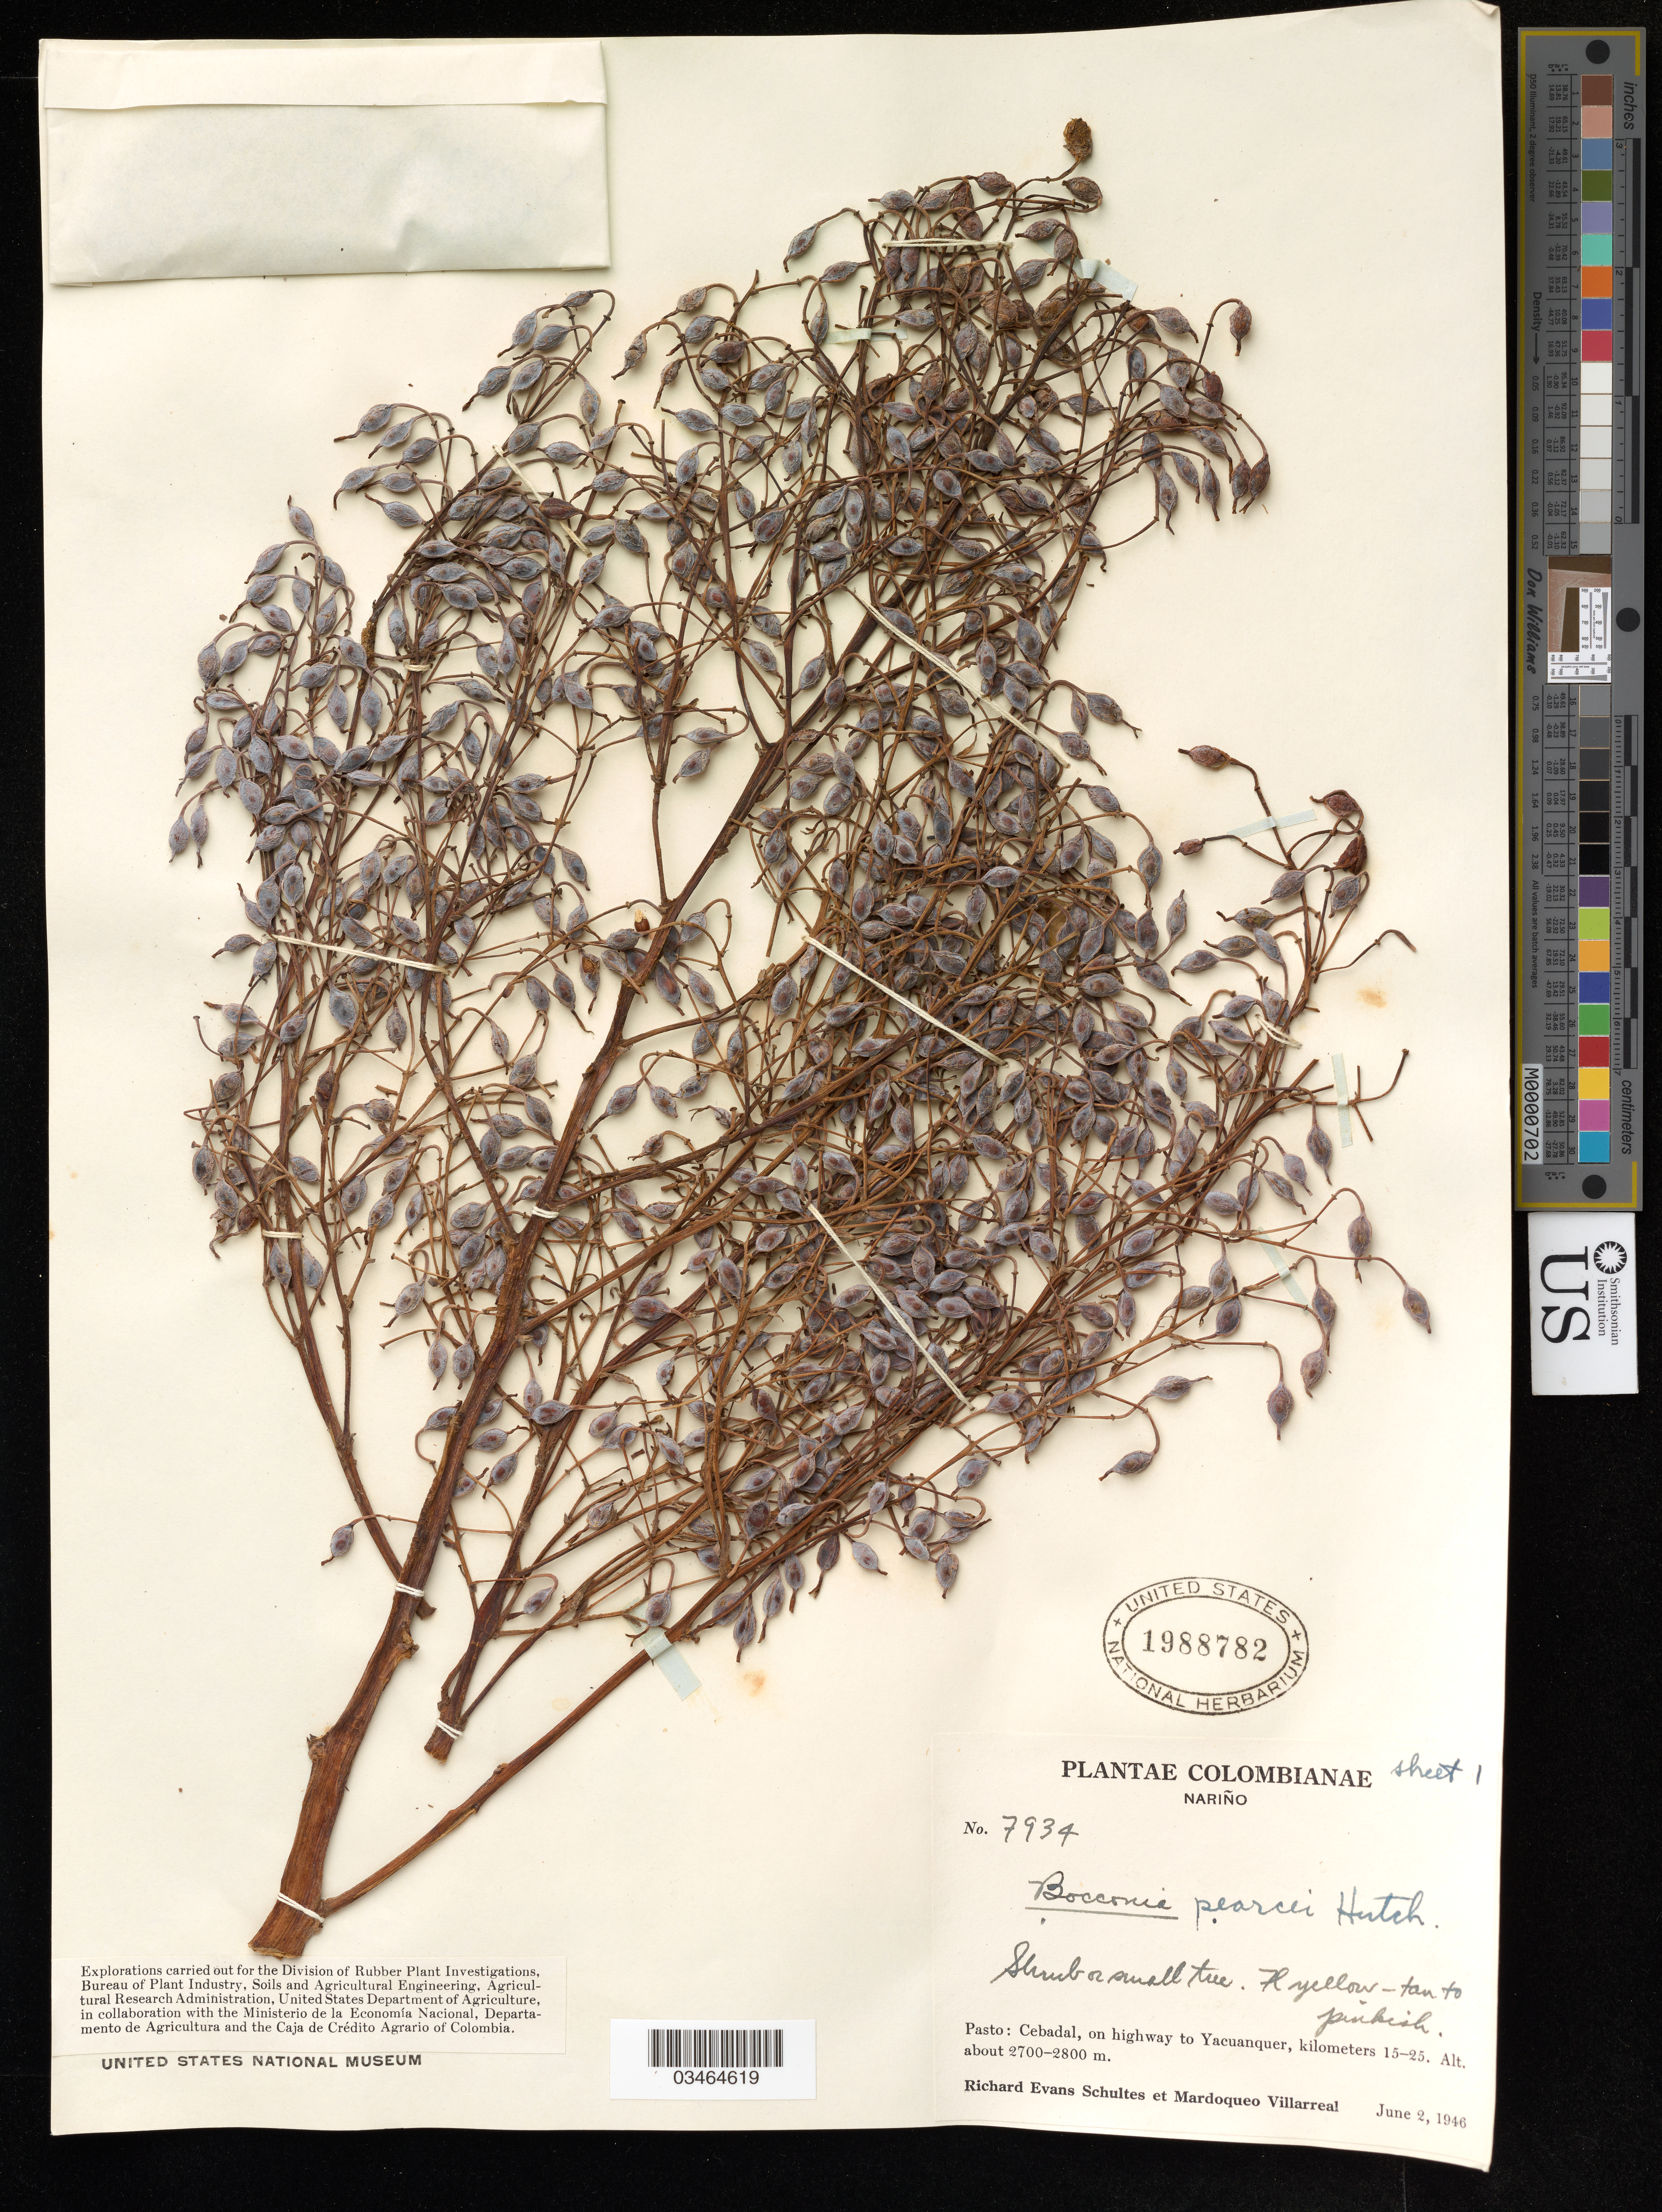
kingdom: Plantae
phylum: Tracheophyta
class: Magnoliopsida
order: Ranunculales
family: Papaveraceae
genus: Bocconia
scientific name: Bocconia pearcei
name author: Hutch.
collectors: R. Schultes & M. Villarreal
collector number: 7934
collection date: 1946-06-02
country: Colombia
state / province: Nariño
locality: Pasto: Cebadal, on highway to Yacuanquer, kilometers 15-25.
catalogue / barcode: US 1988782